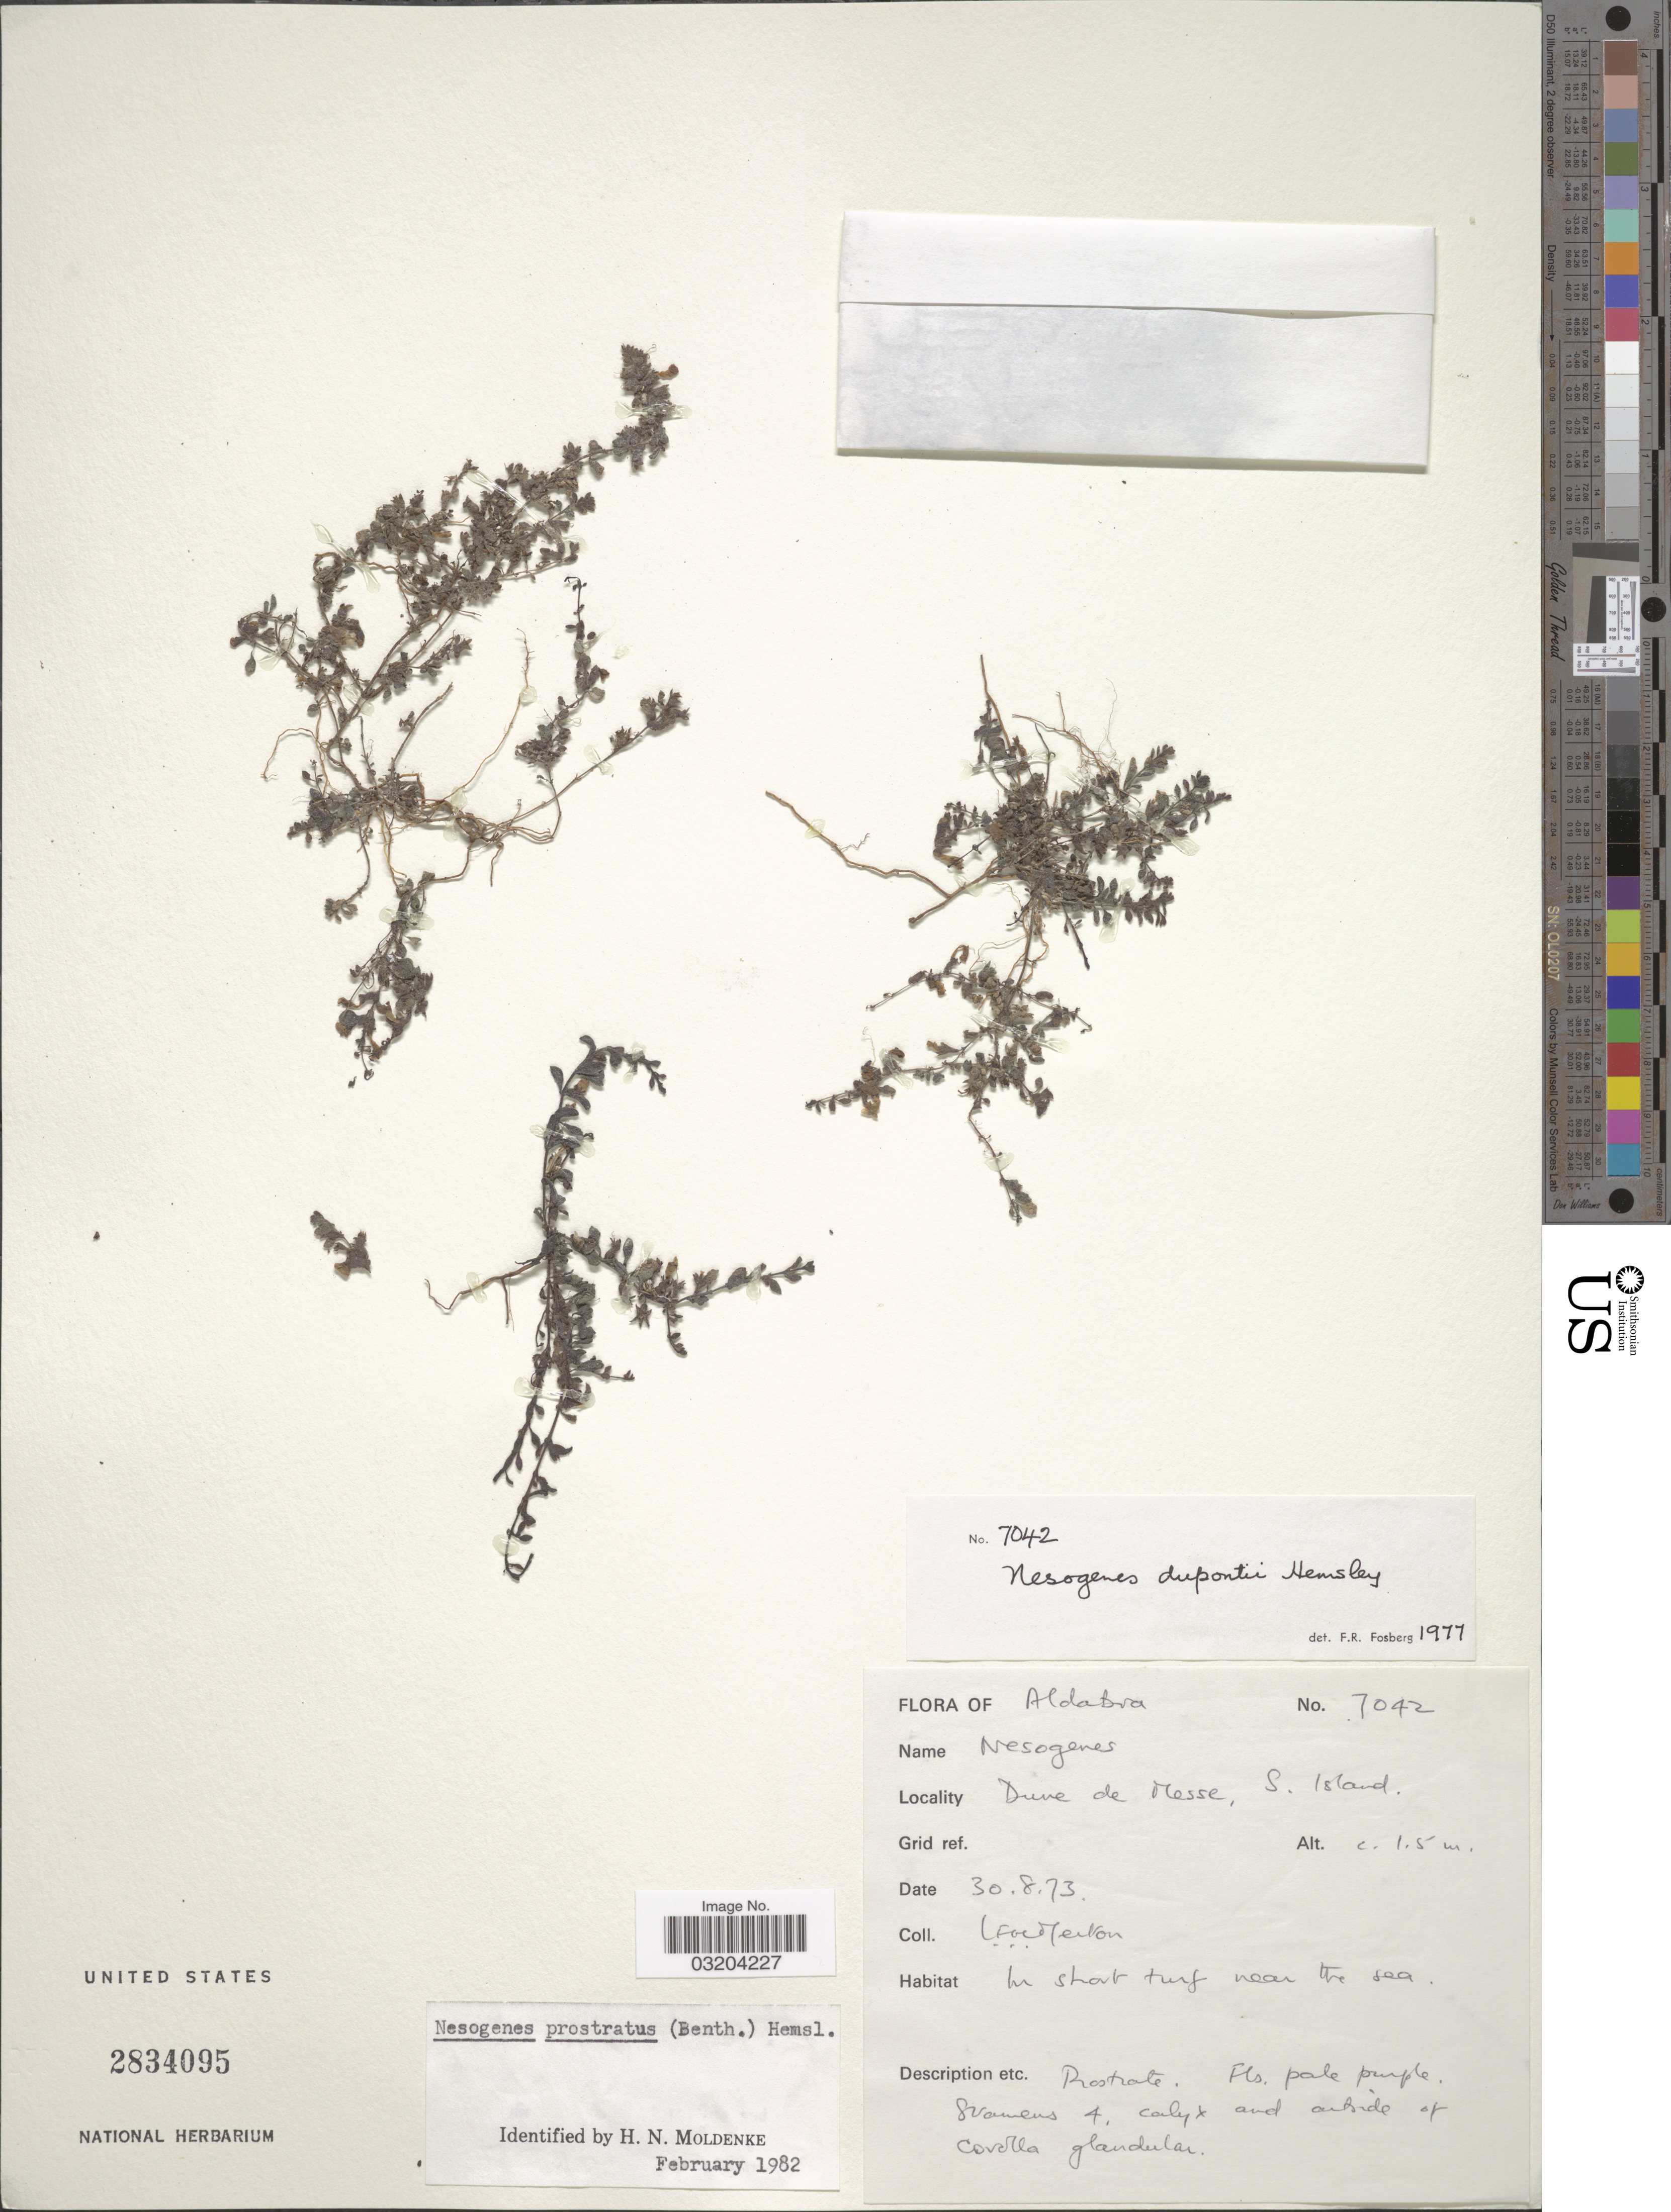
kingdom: Plantae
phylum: Tracheophyta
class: Magnoliopsida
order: Lamiales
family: Orobanchaceae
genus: Nesogenes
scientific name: Nesogenes prostrata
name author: (Benth.) Hemsl.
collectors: L. Merton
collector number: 7042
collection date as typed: Transcribed d/m/y: 30/8/73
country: Seychelles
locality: Aldabra. Dune de Messe, S. Island.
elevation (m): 1.5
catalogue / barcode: US 2834095